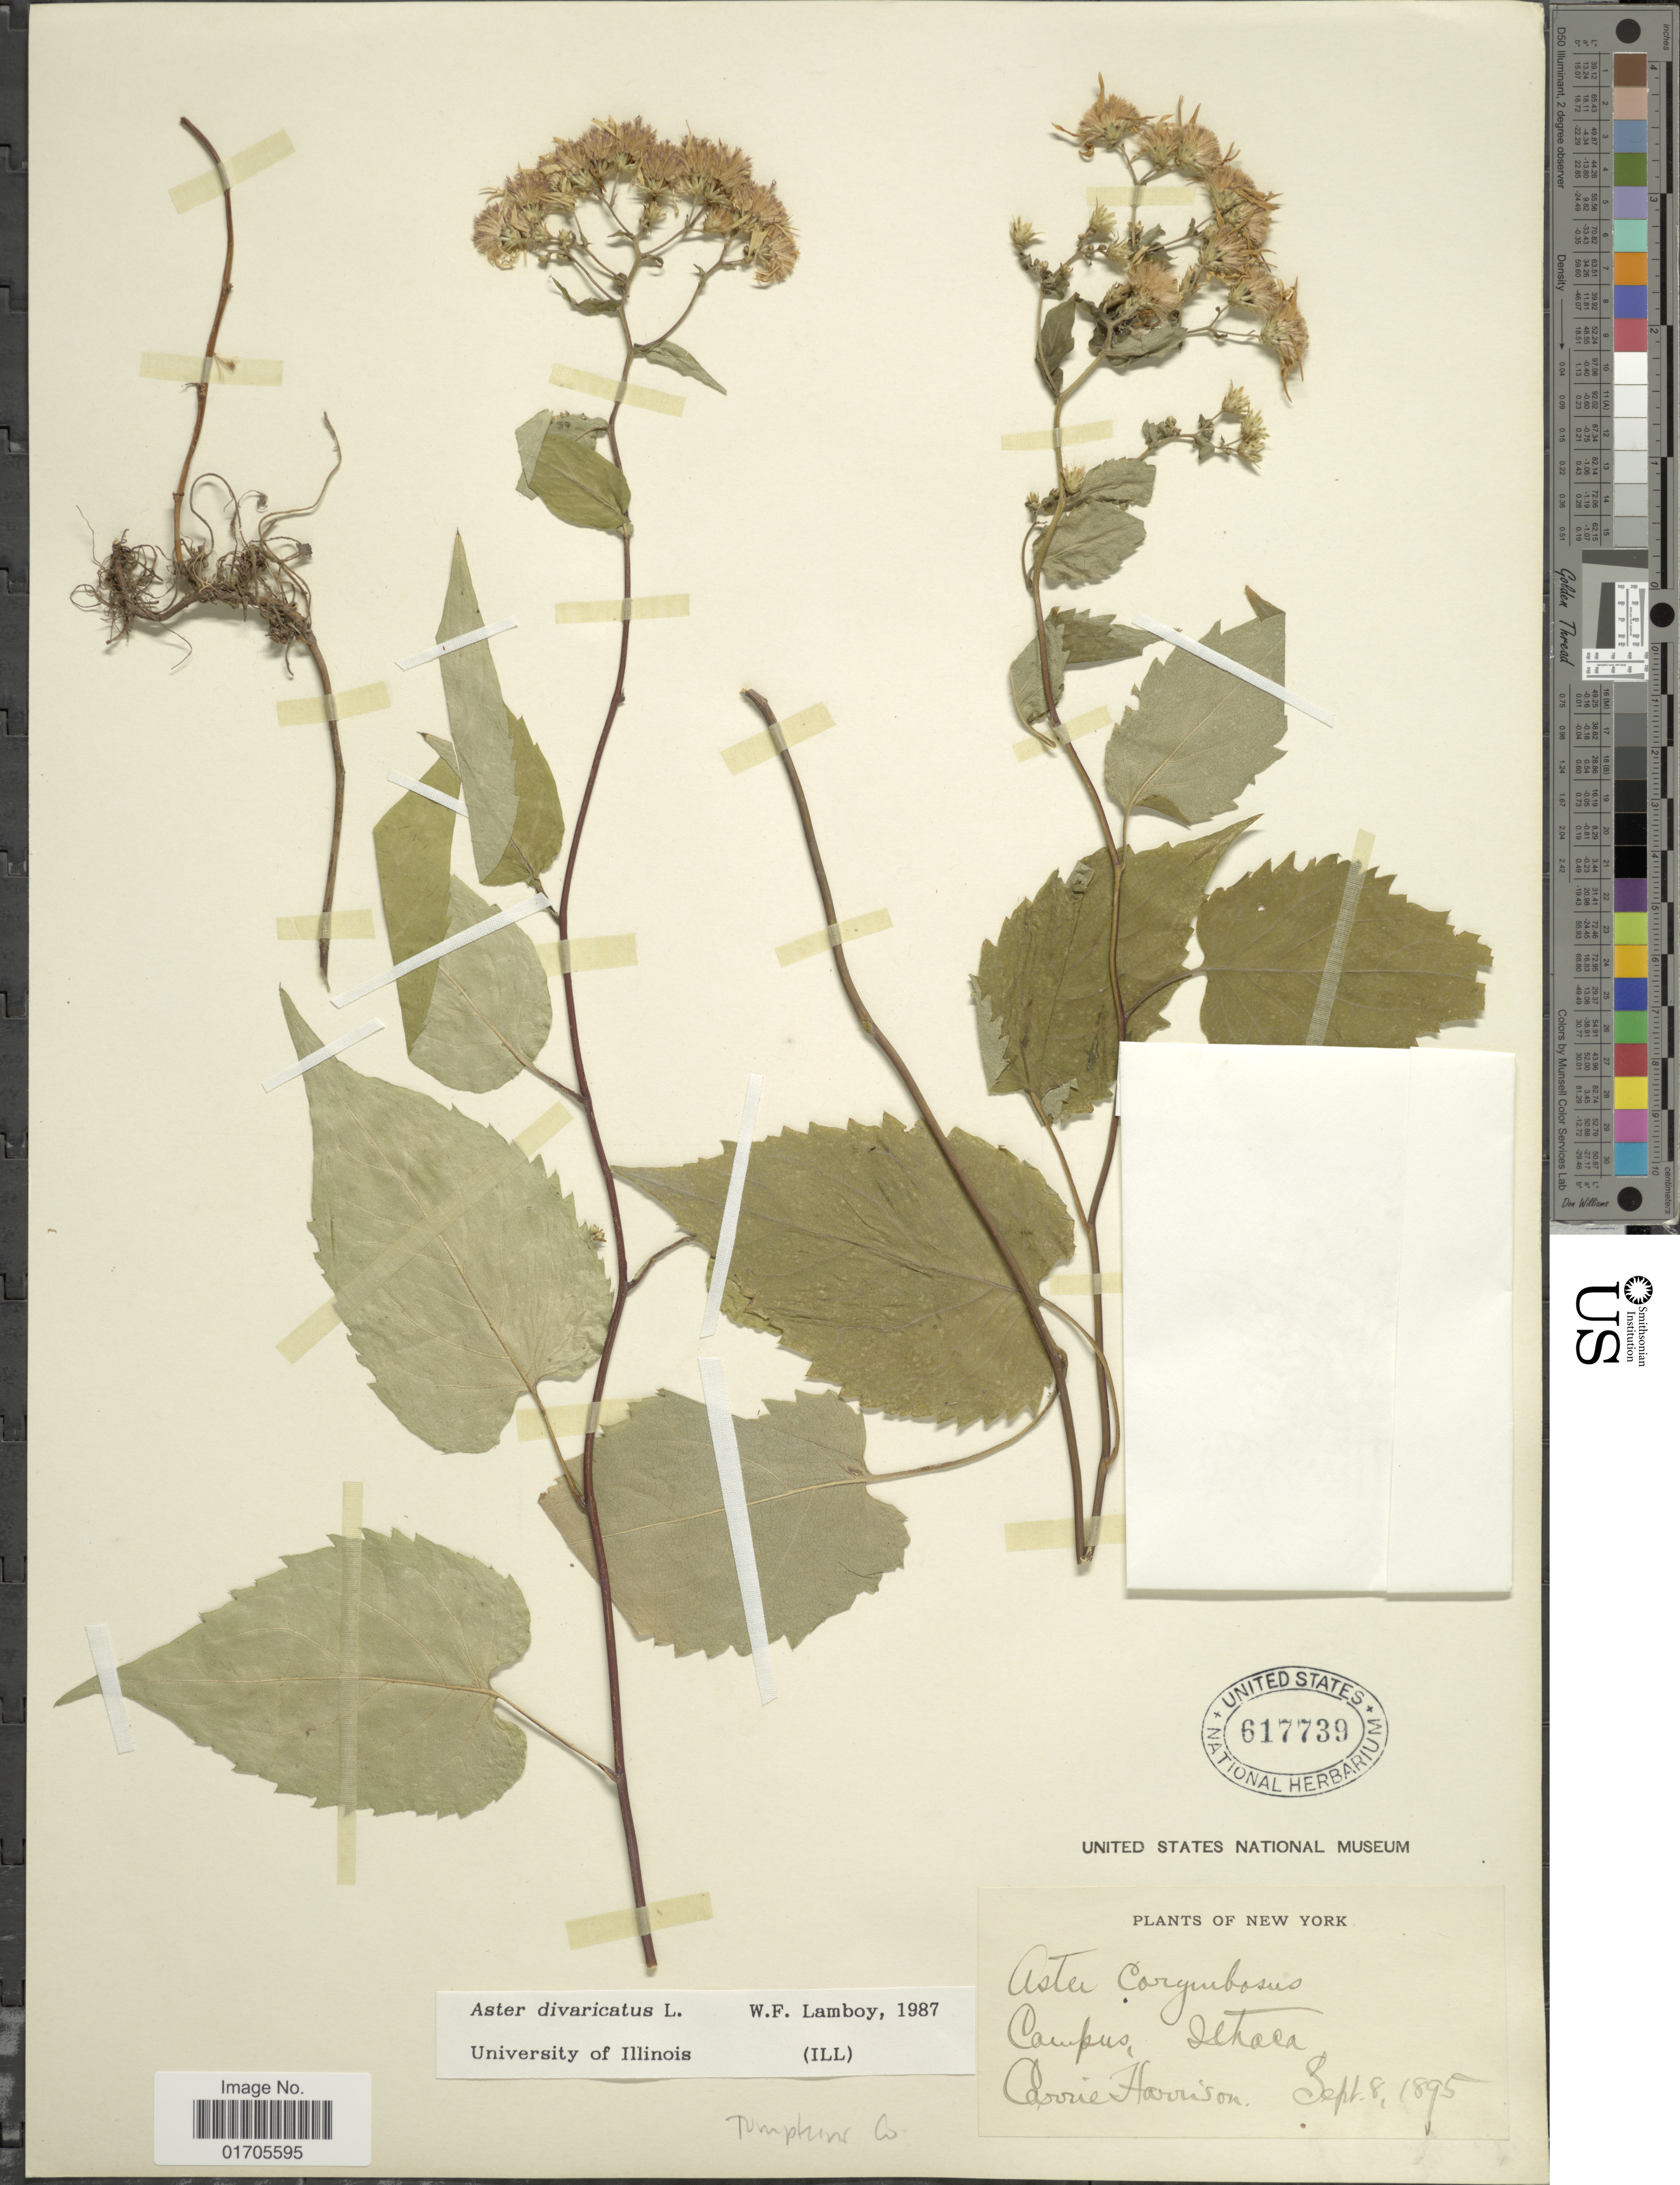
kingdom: Plantae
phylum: Tracheophyta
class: Magnoliopsida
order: Asterales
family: Asteraceae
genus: Eurybia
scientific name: Eurybia divaricata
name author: (L.) G.L. Nesom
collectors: C. Harrison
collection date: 1895-09-08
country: United States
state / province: New York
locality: New York. Campus, Ithaca. Tompkins Co.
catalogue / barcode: US 617739